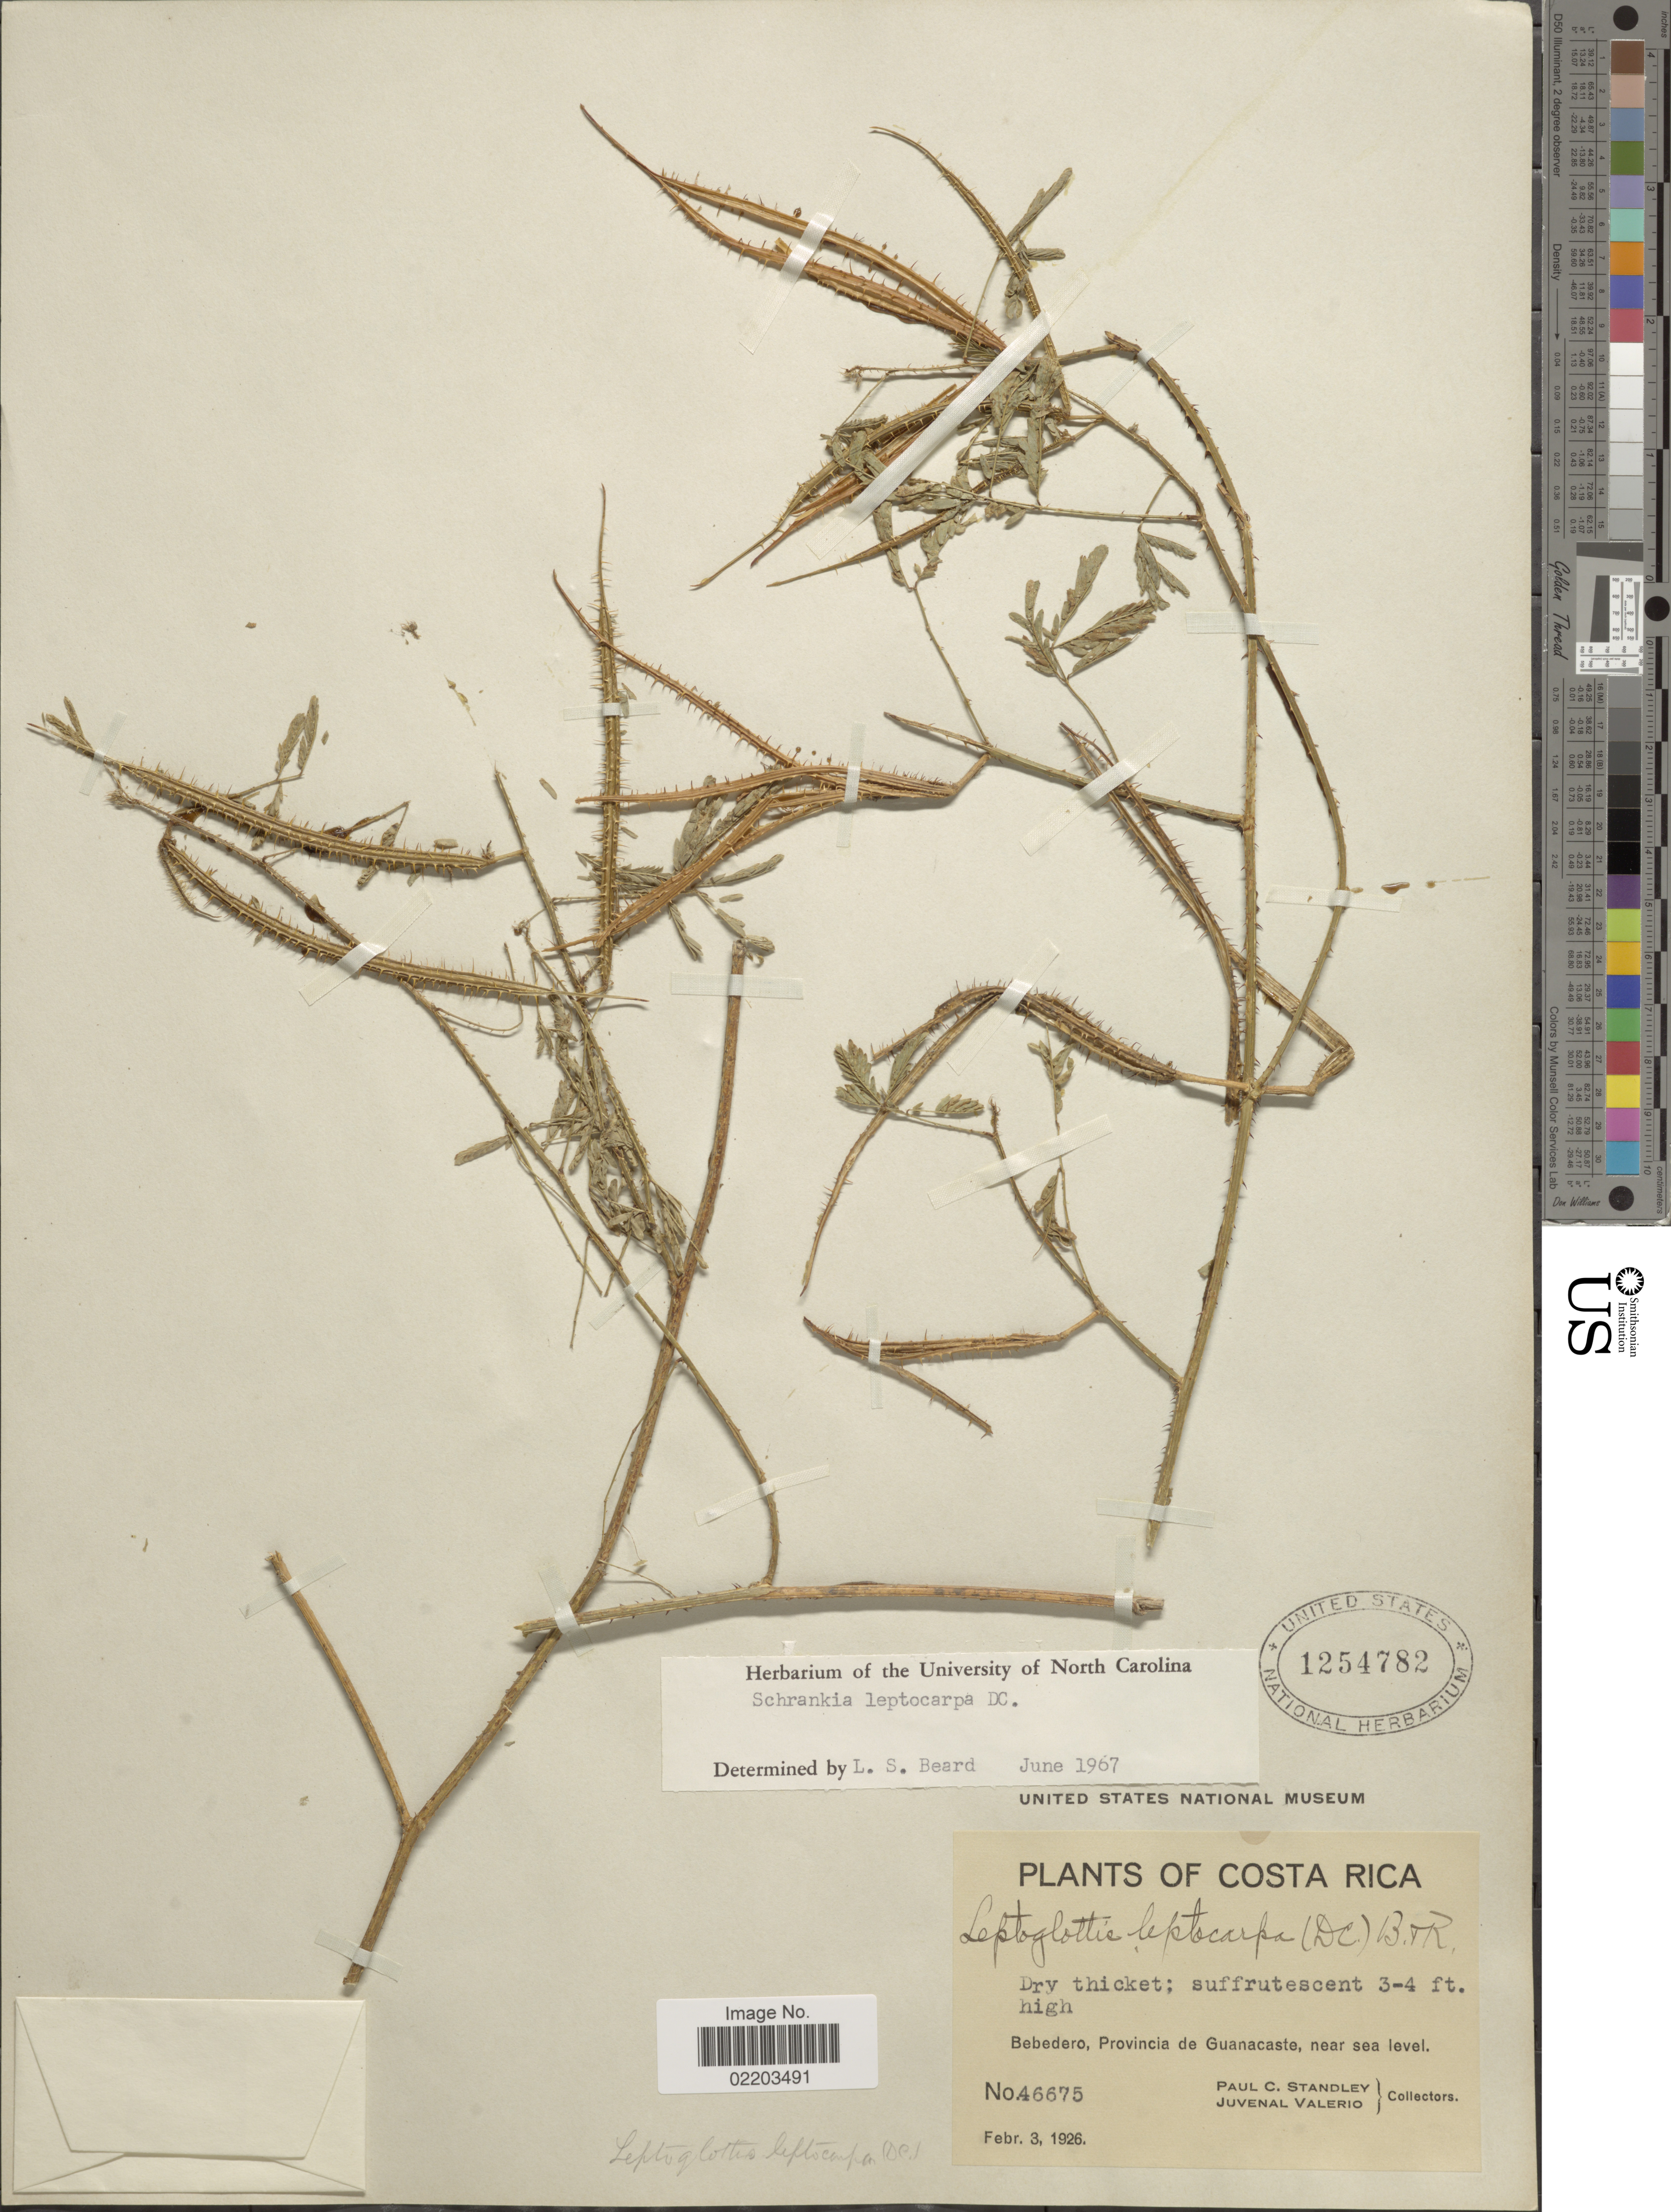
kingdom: Plantae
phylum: Tracheophyta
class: Magnoliopsida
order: Fabales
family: Fabaceae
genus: Mimosa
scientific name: Mimosa candollei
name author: R. Grether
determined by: Strong, Mark T., (BOT), Smithsonian Institution - National Museum of Natural History (UNITED STATES)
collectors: P. C. Standley & J. Valerio R.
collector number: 46675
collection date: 1926-02-03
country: Costa Rica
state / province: Guanacaste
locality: Bebedero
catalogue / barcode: US 1254782